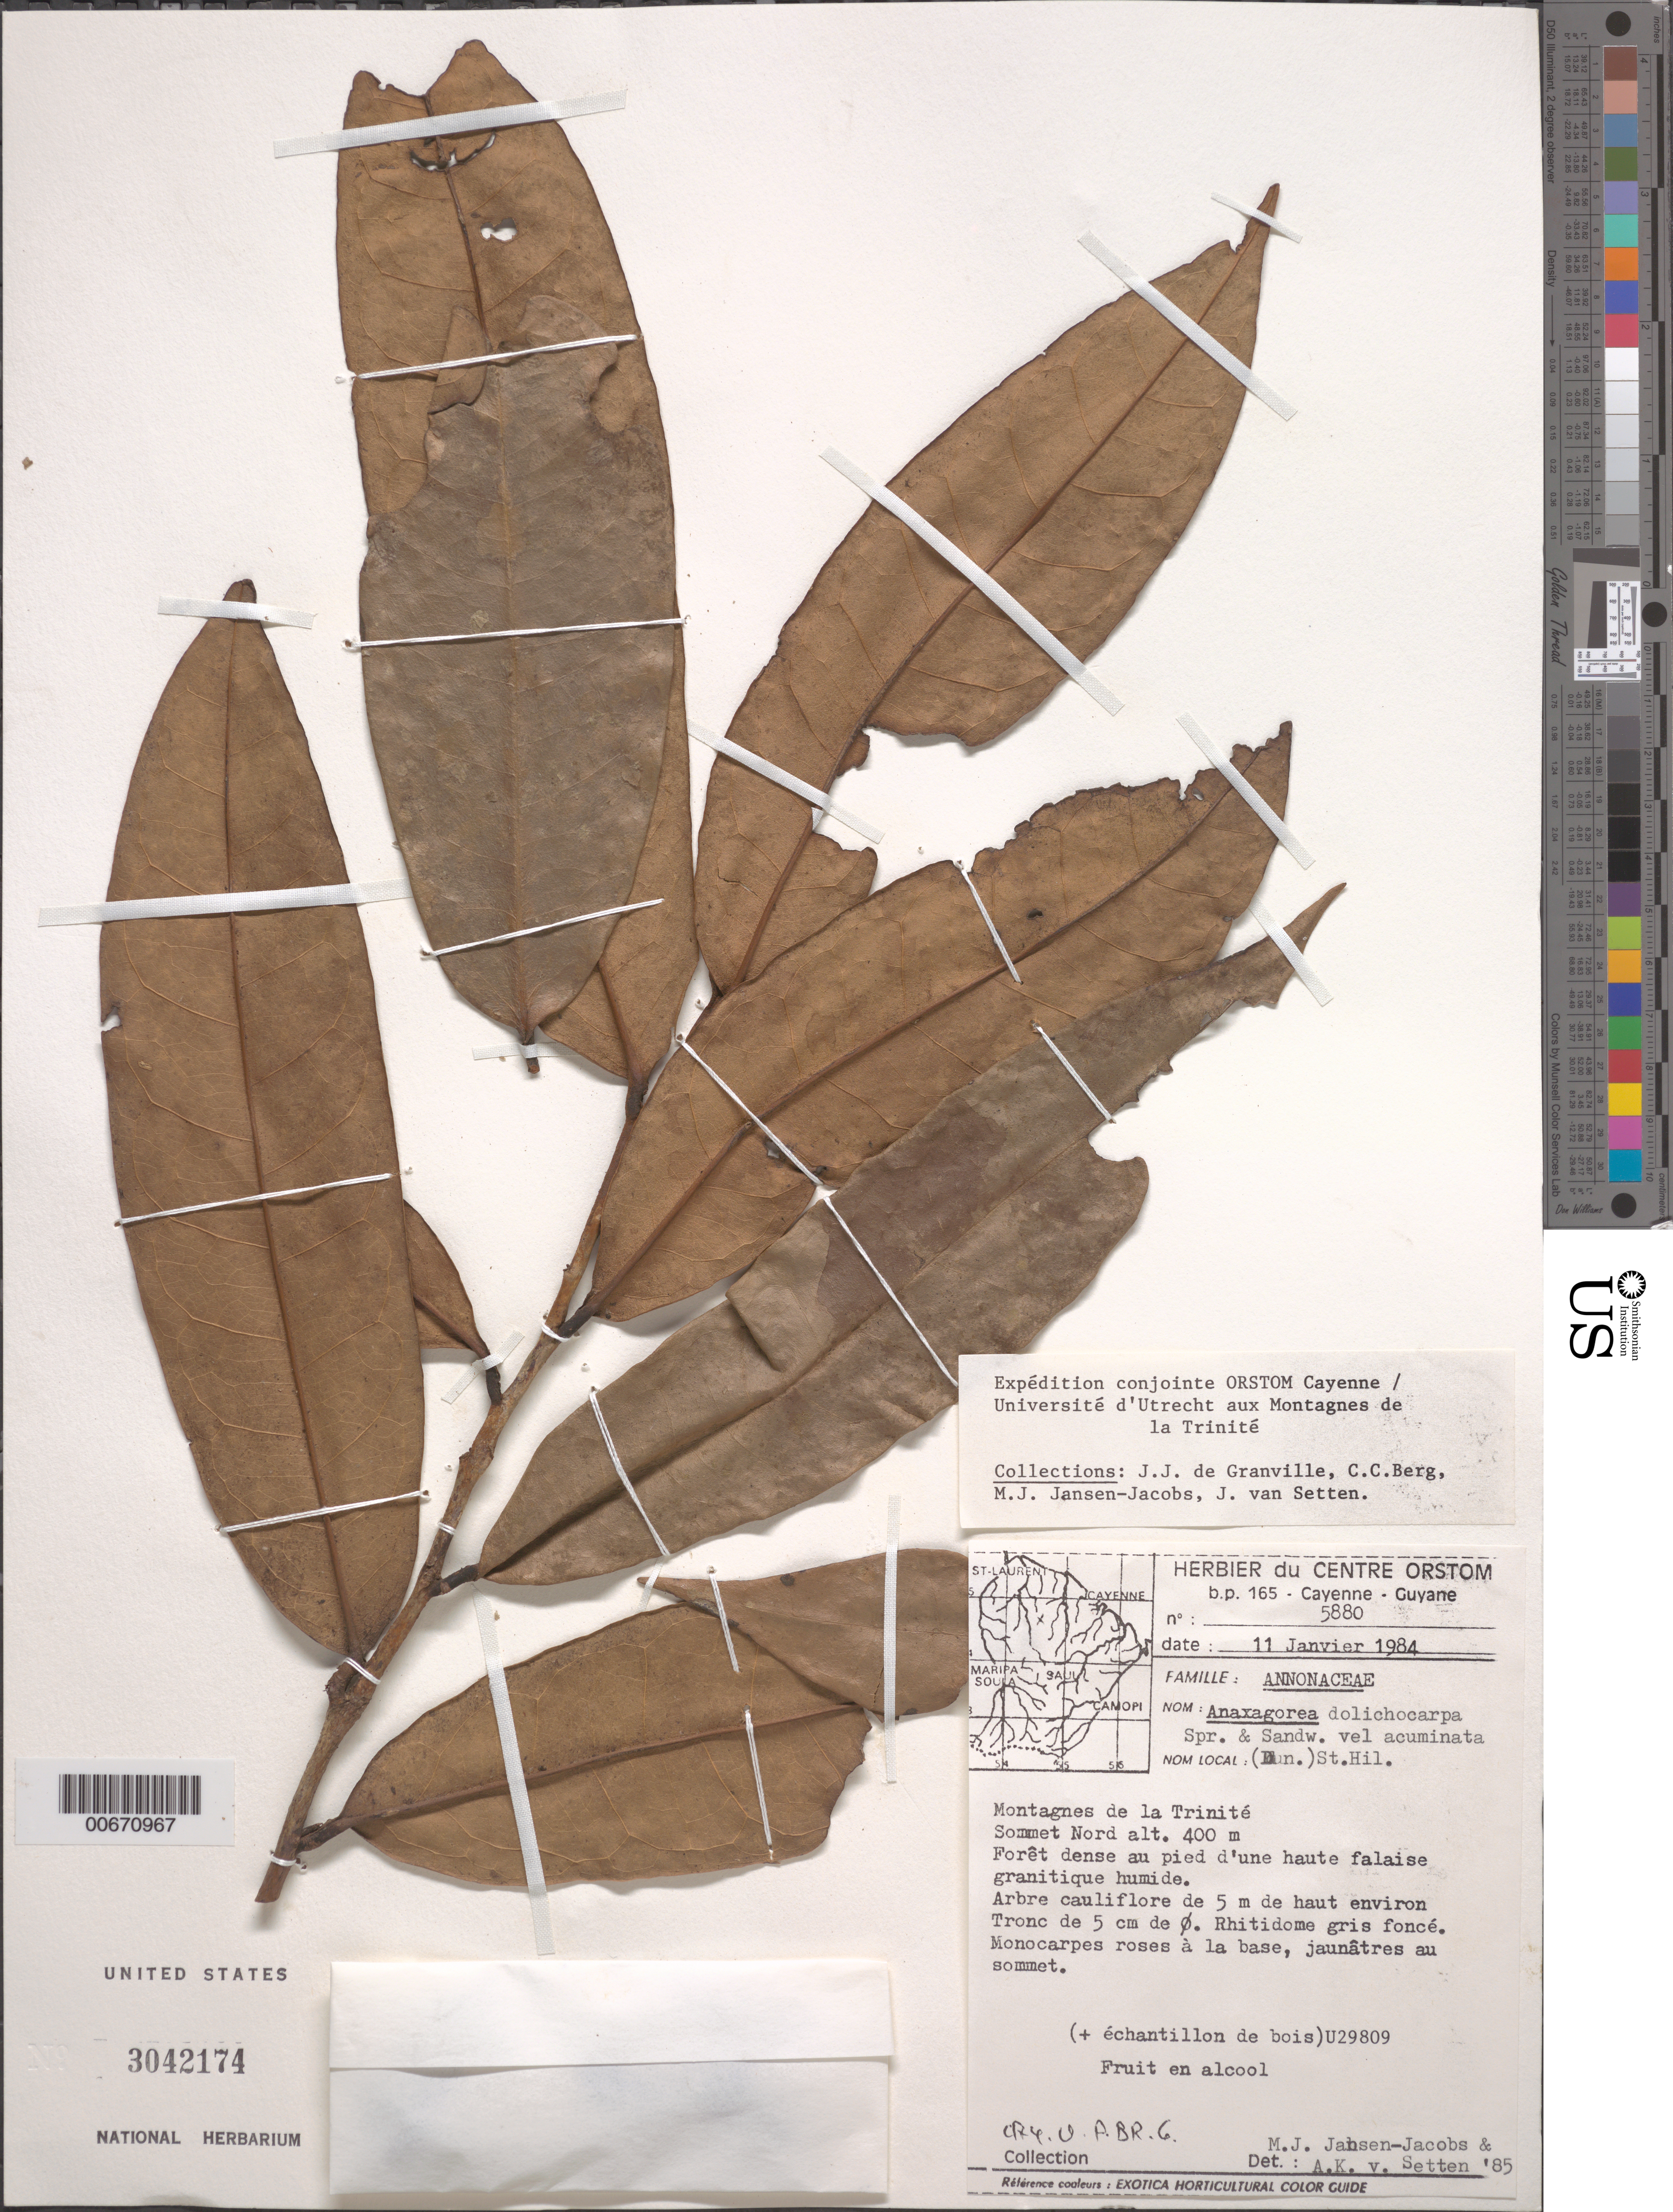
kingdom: Plantae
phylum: Tracheophyta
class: Magnoliopsida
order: Magnoliales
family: Annonaceae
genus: Anaxagorea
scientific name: Anaxagorea dolichocarpa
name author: Sprague & Sandwith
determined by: Jansen-Jacobs, M. J.; Setten, A. K.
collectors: J.-J. de Granville, C. C. Berg, M. J. Jansen-Jacobs & J. van Setten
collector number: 5880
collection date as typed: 11-Jan-84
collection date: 1984-01-11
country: French Guiana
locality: Montagnes de la Trinité, sommet Nord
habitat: Forêt dense au pied d'une haute falaise granitique humide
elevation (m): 400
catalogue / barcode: US 3042174